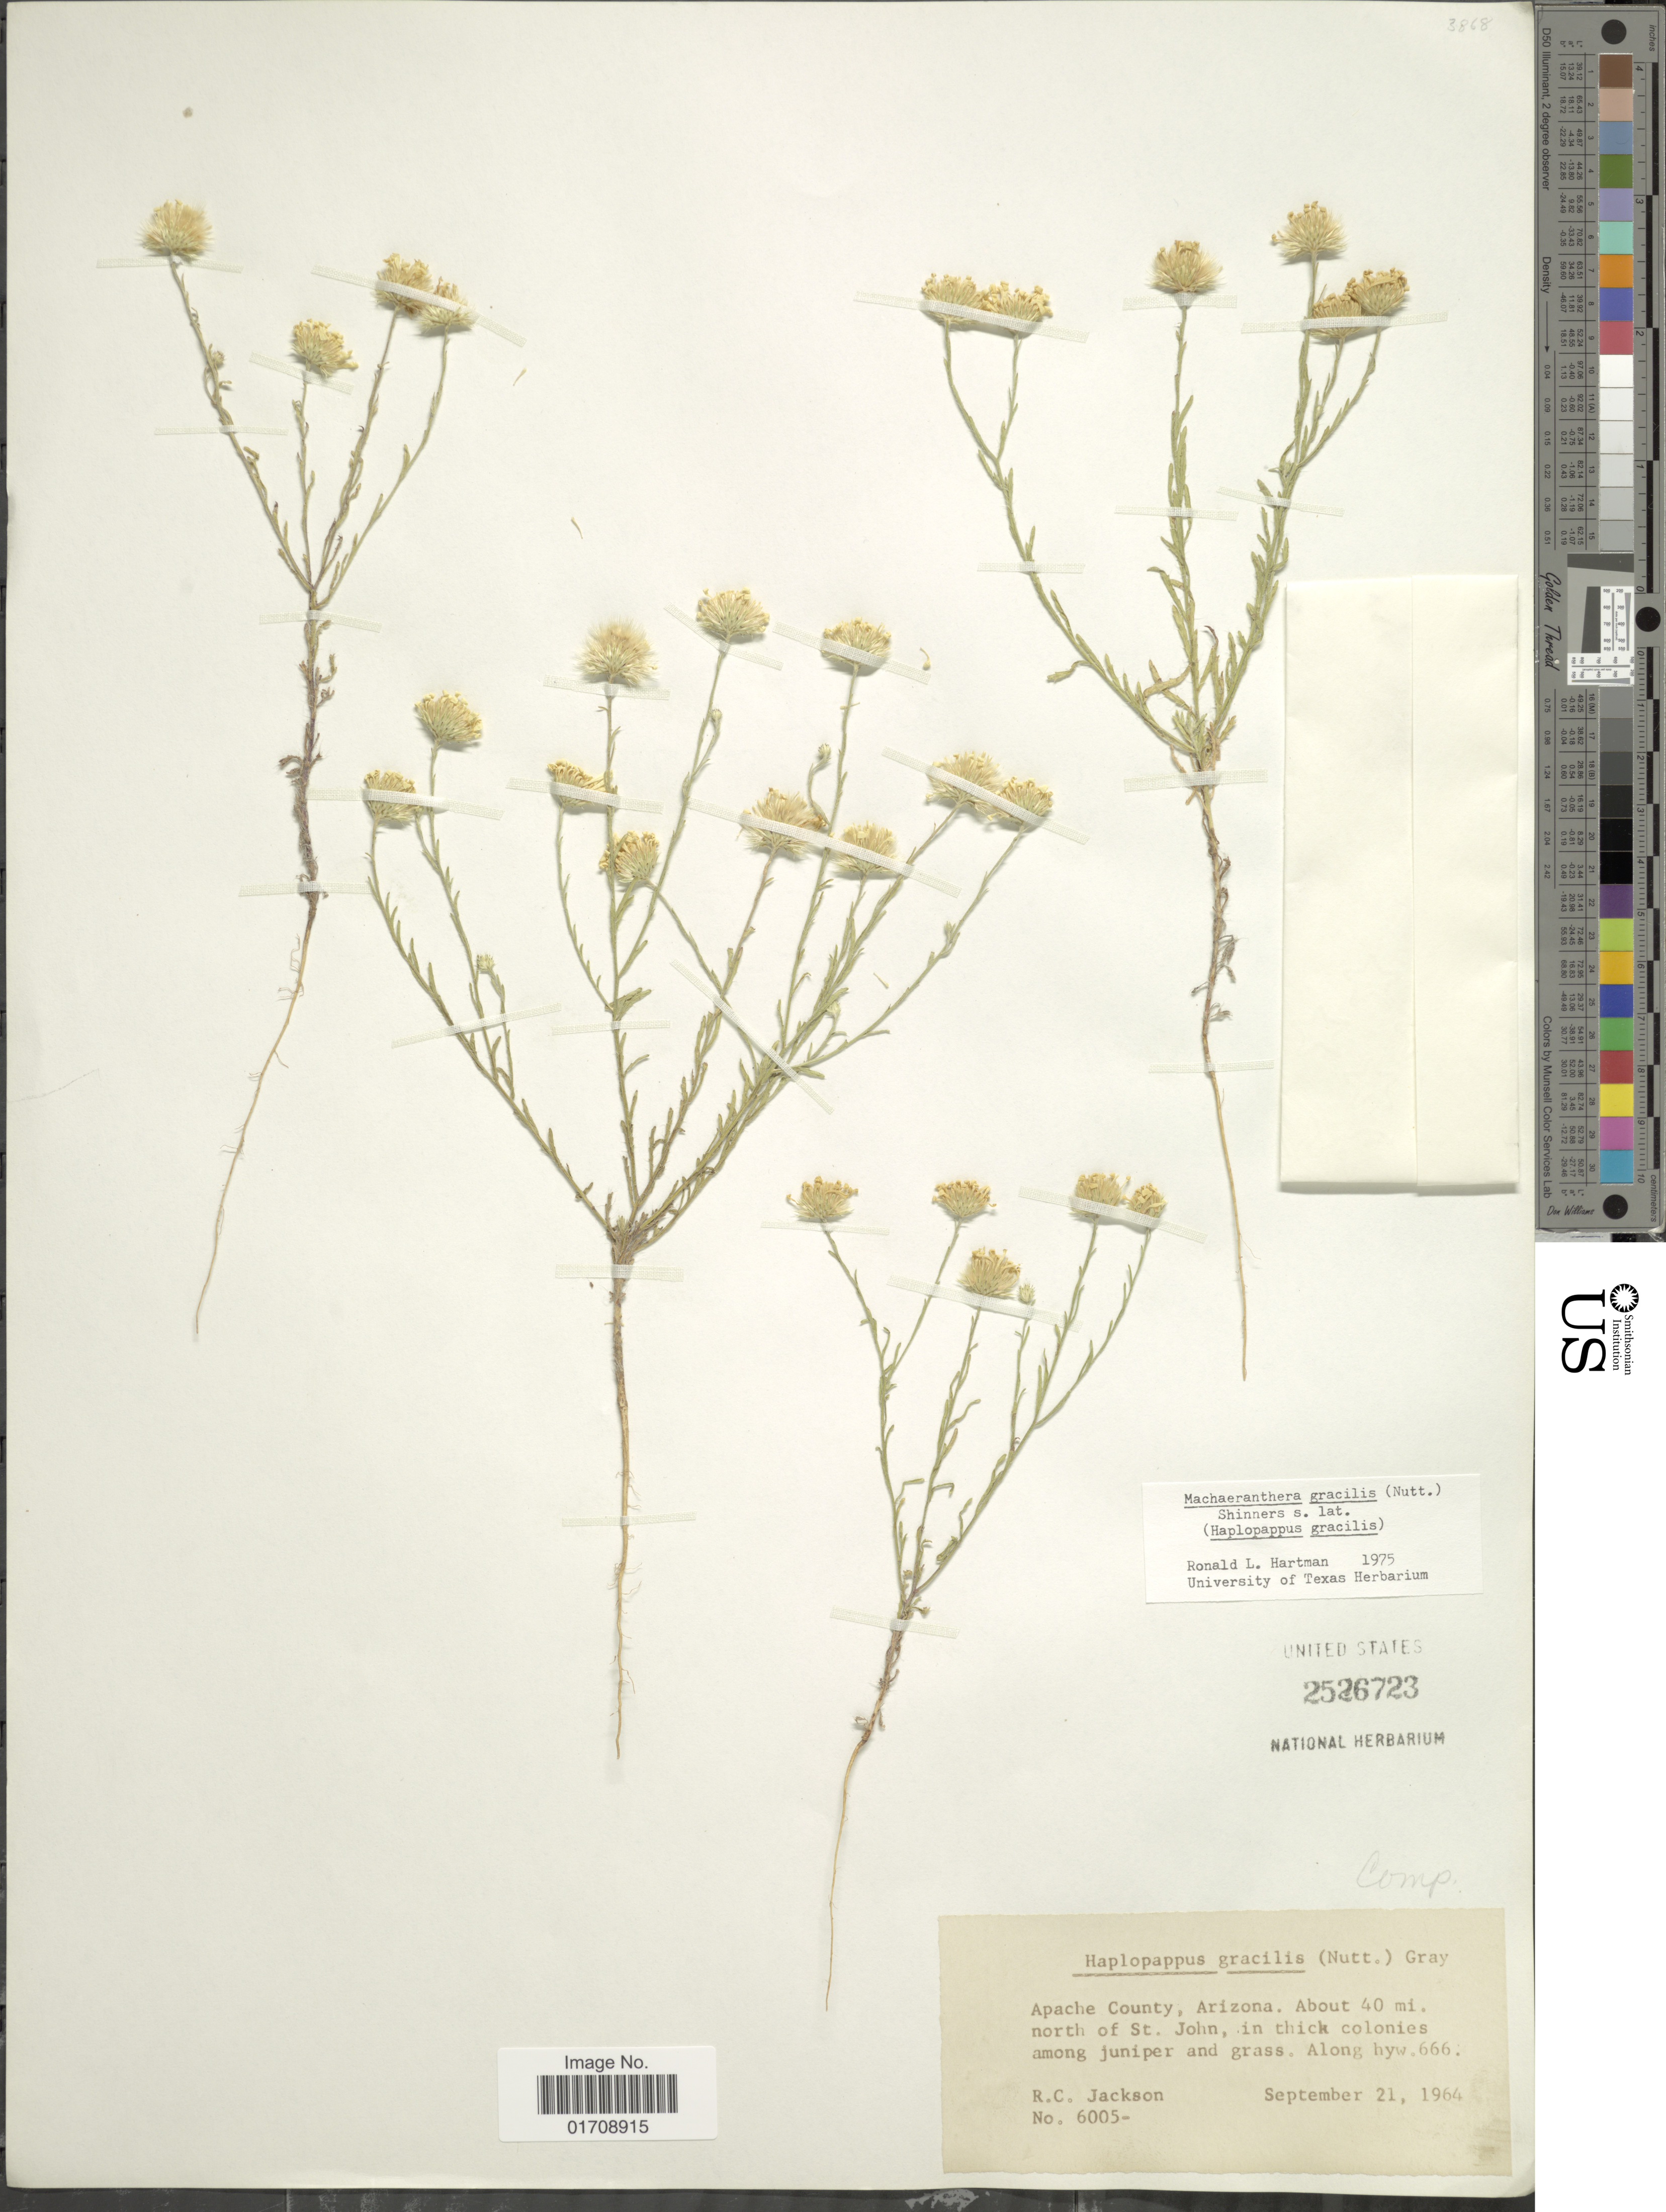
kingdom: Plantae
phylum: Tracheophyta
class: Magnoliopsida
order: Asterales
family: Asteraceae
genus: Machaeranthera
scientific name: Machaeranthera gracilis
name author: (Nutt.) Shinners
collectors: R. C. Jackson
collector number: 6005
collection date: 1964-09-21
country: United States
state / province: Arizona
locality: Apache County, about 40 mi. north of St. John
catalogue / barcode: US 2526723